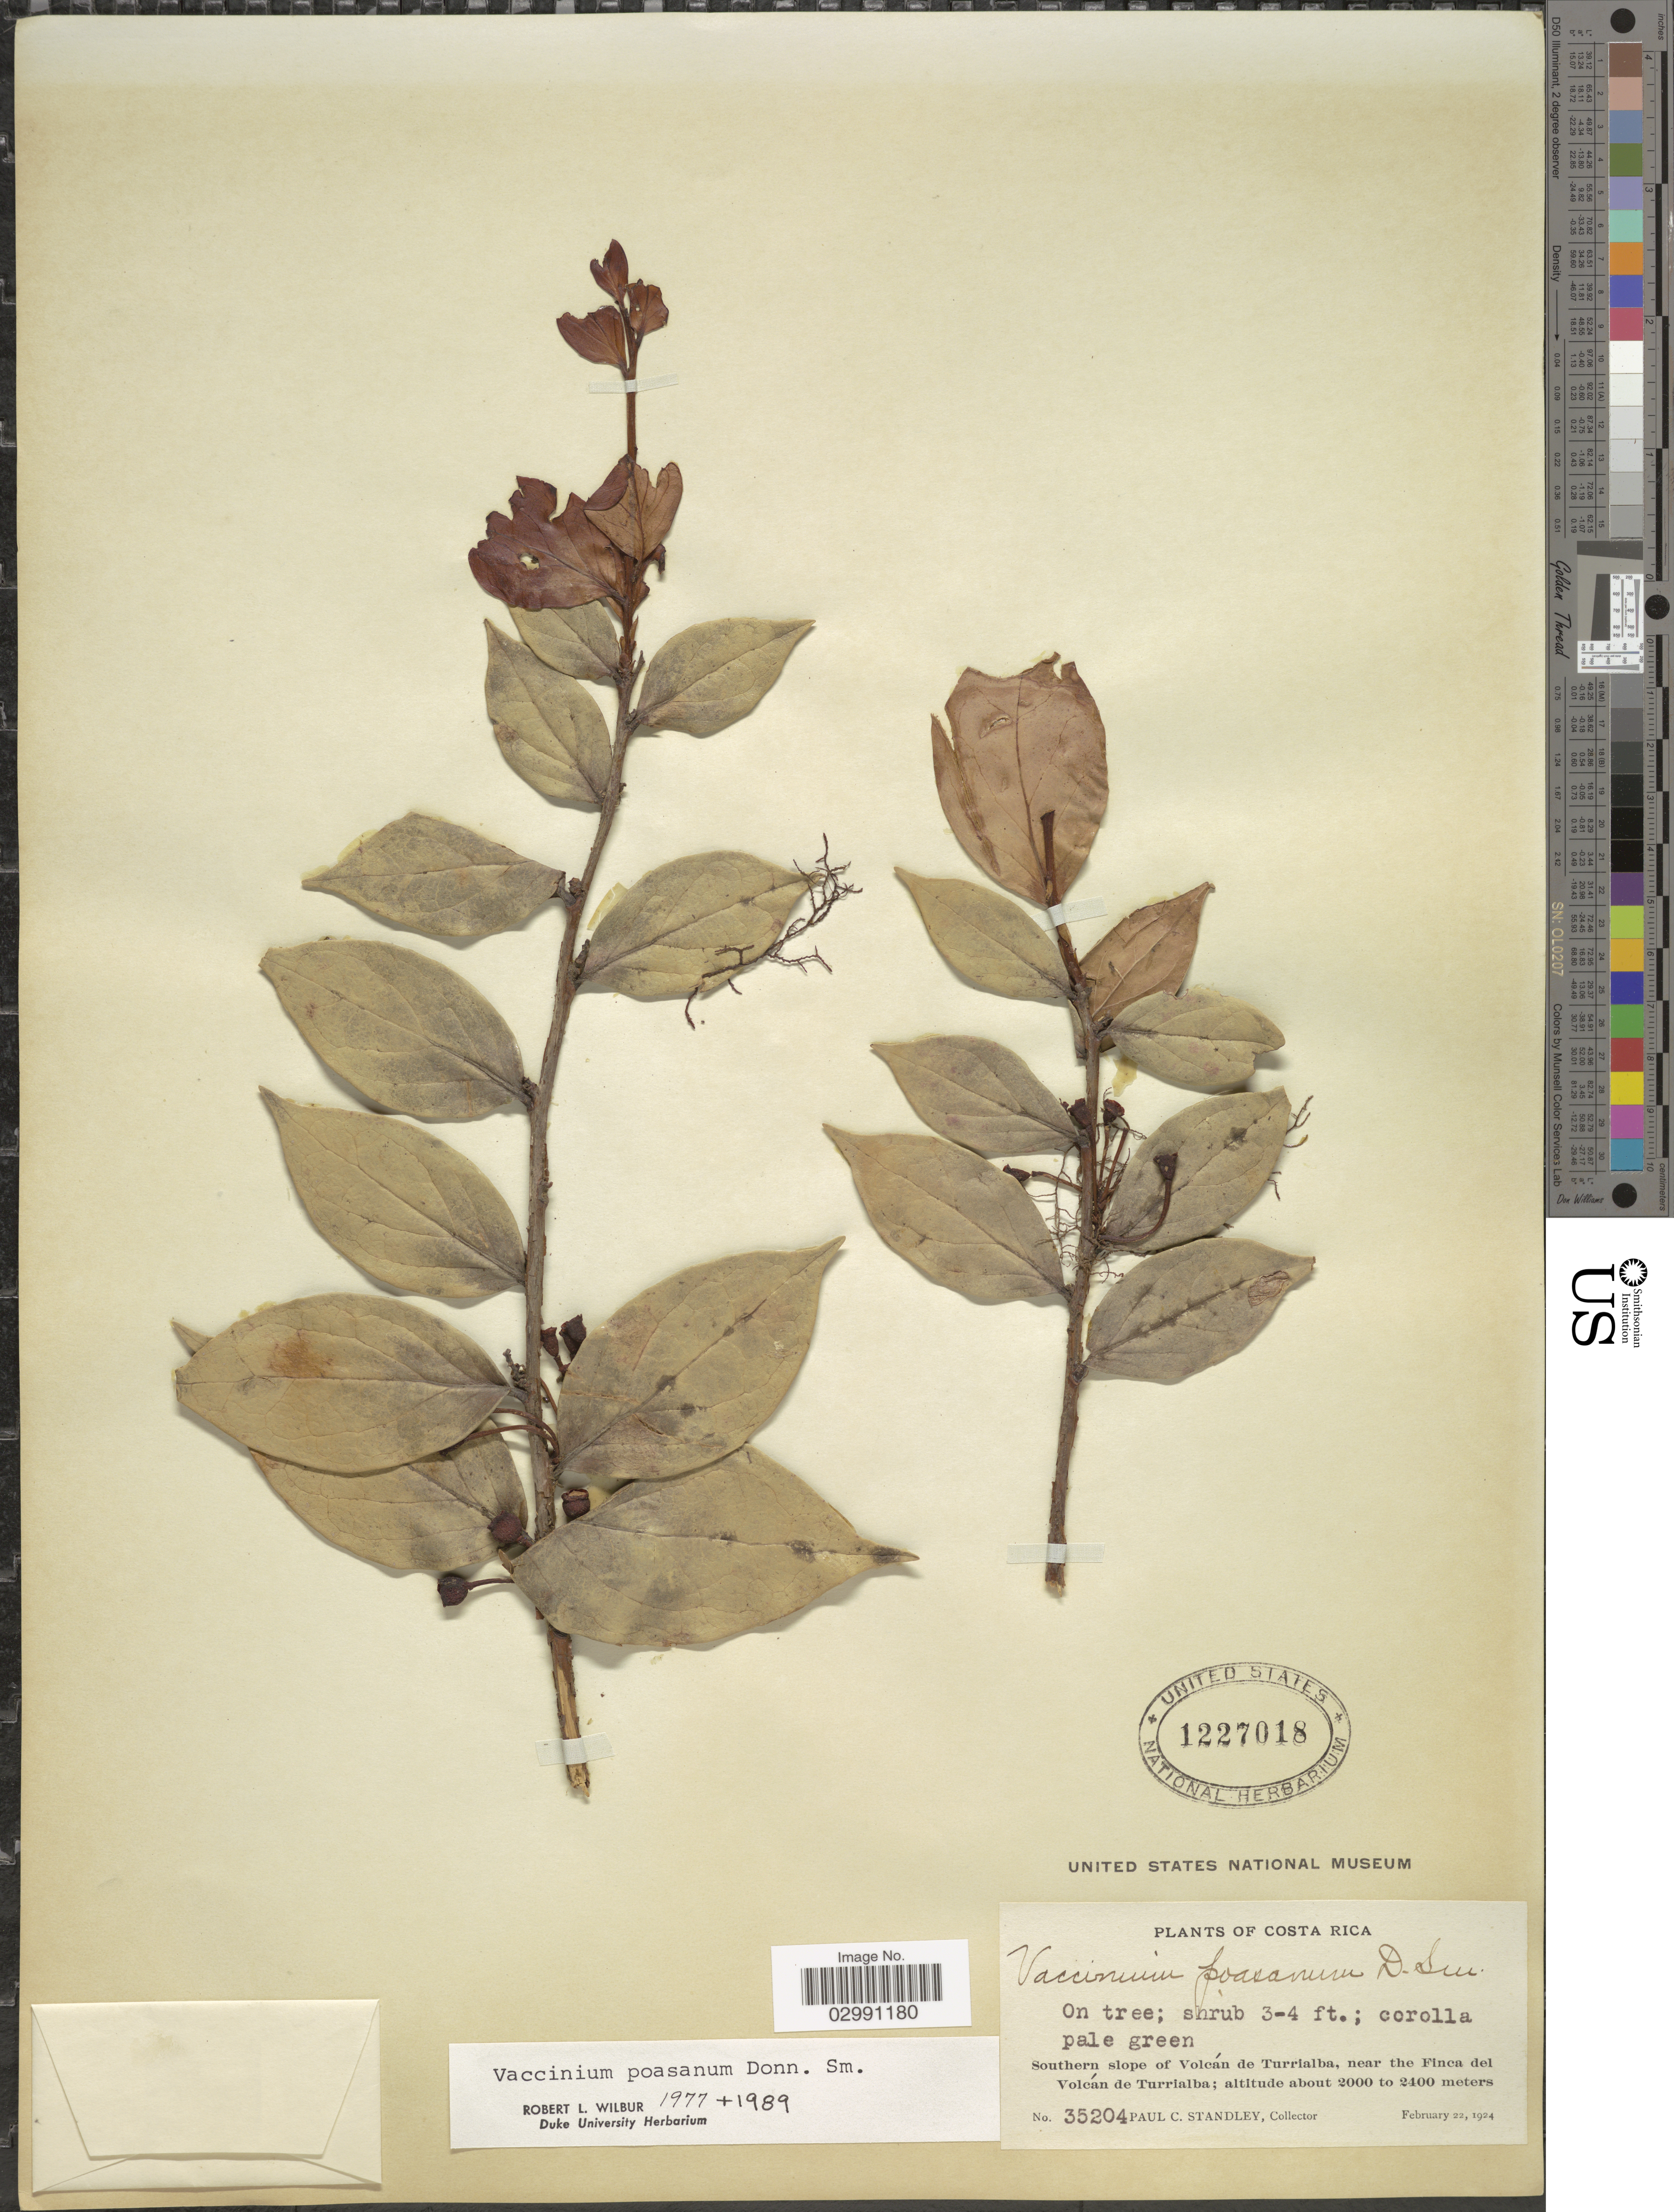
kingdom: Plantae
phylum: Tracheophyta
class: Magnoliopsida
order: Ericales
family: Ericaceae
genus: Vaccinium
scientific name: Vaccinium poasanum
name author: Donn. Sm.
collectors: P. C. Standley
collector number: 35204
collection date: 1924-02-22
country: Costa Rica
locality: Southern slope of Volcán de Turrialba, near the Finca del Volcán de Turrialba.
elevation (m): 2000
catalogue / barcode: US 1227018